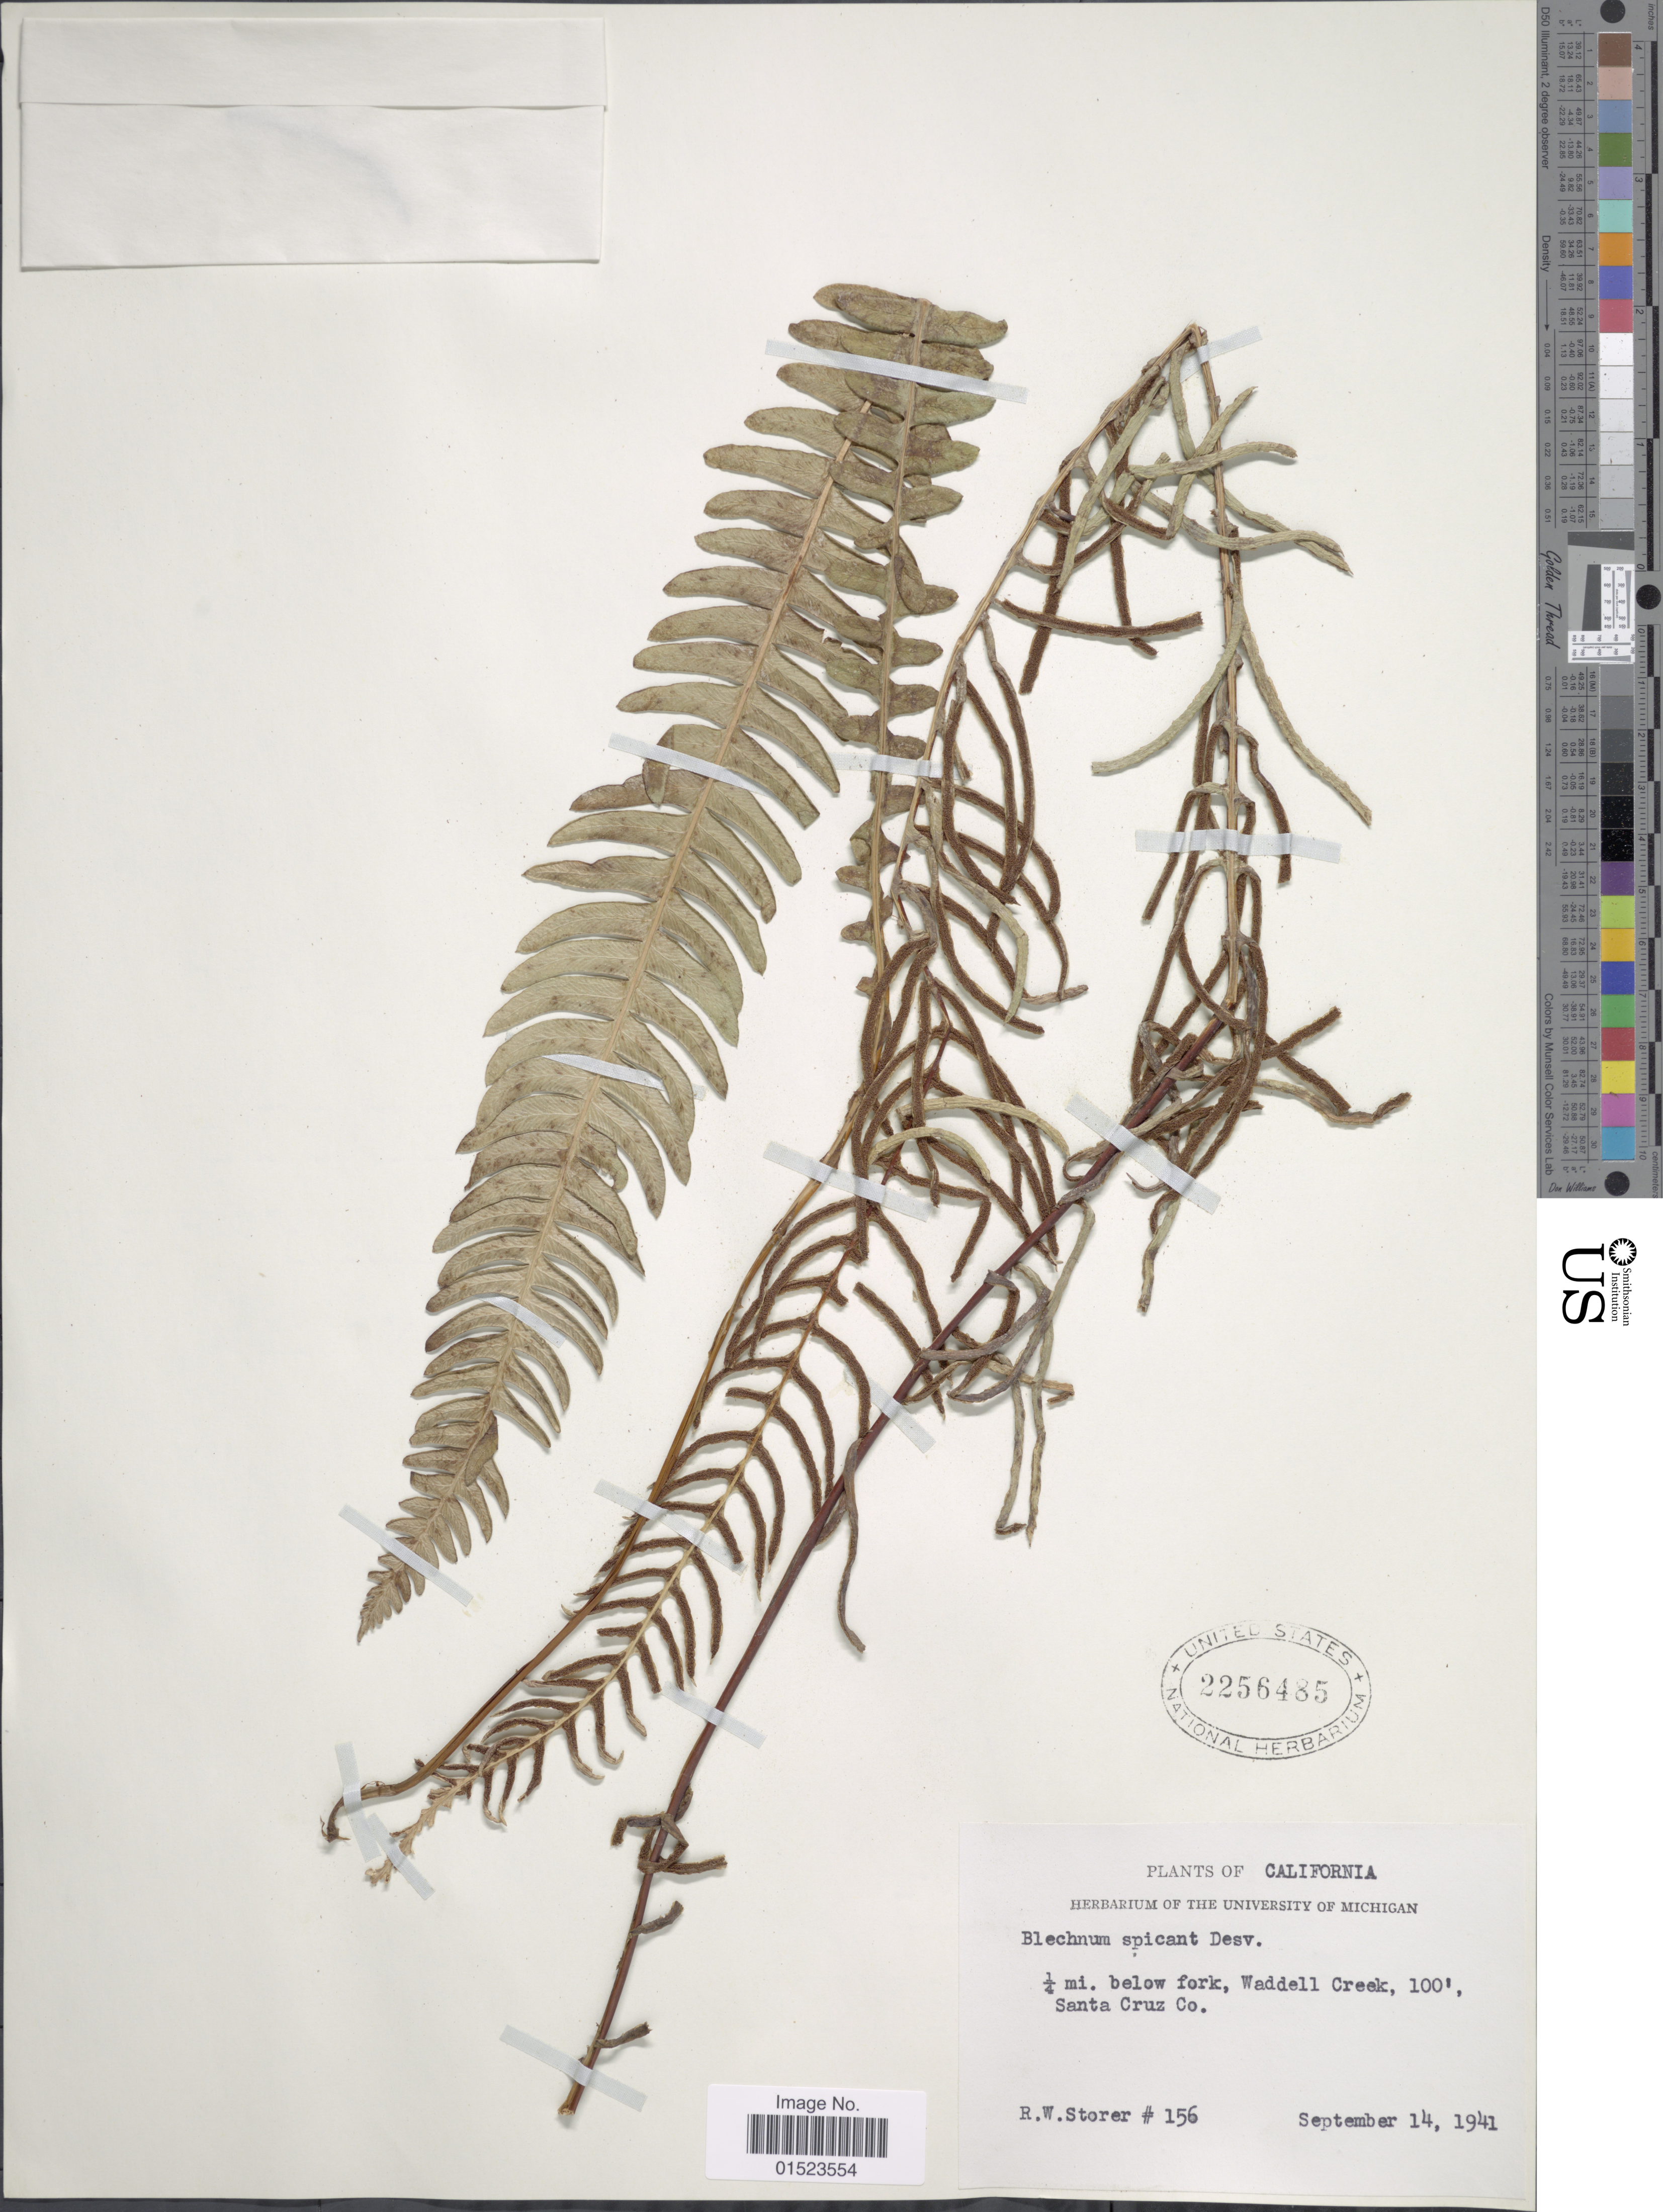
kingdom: Plantae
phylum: Tracheophyta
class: Polypodiopsida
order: Polypodiales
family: Blechnaceae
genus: Blechnum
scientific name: Blechnum spicant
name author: (L.) Sm.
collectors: R. Storer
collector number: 156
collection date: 1941-09-14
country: United States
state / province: California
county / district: Santa Cruz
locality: ¼ mi. below fork, Waddell Creek, Santa Cruz Co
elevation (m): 30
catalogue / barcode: US 2256485